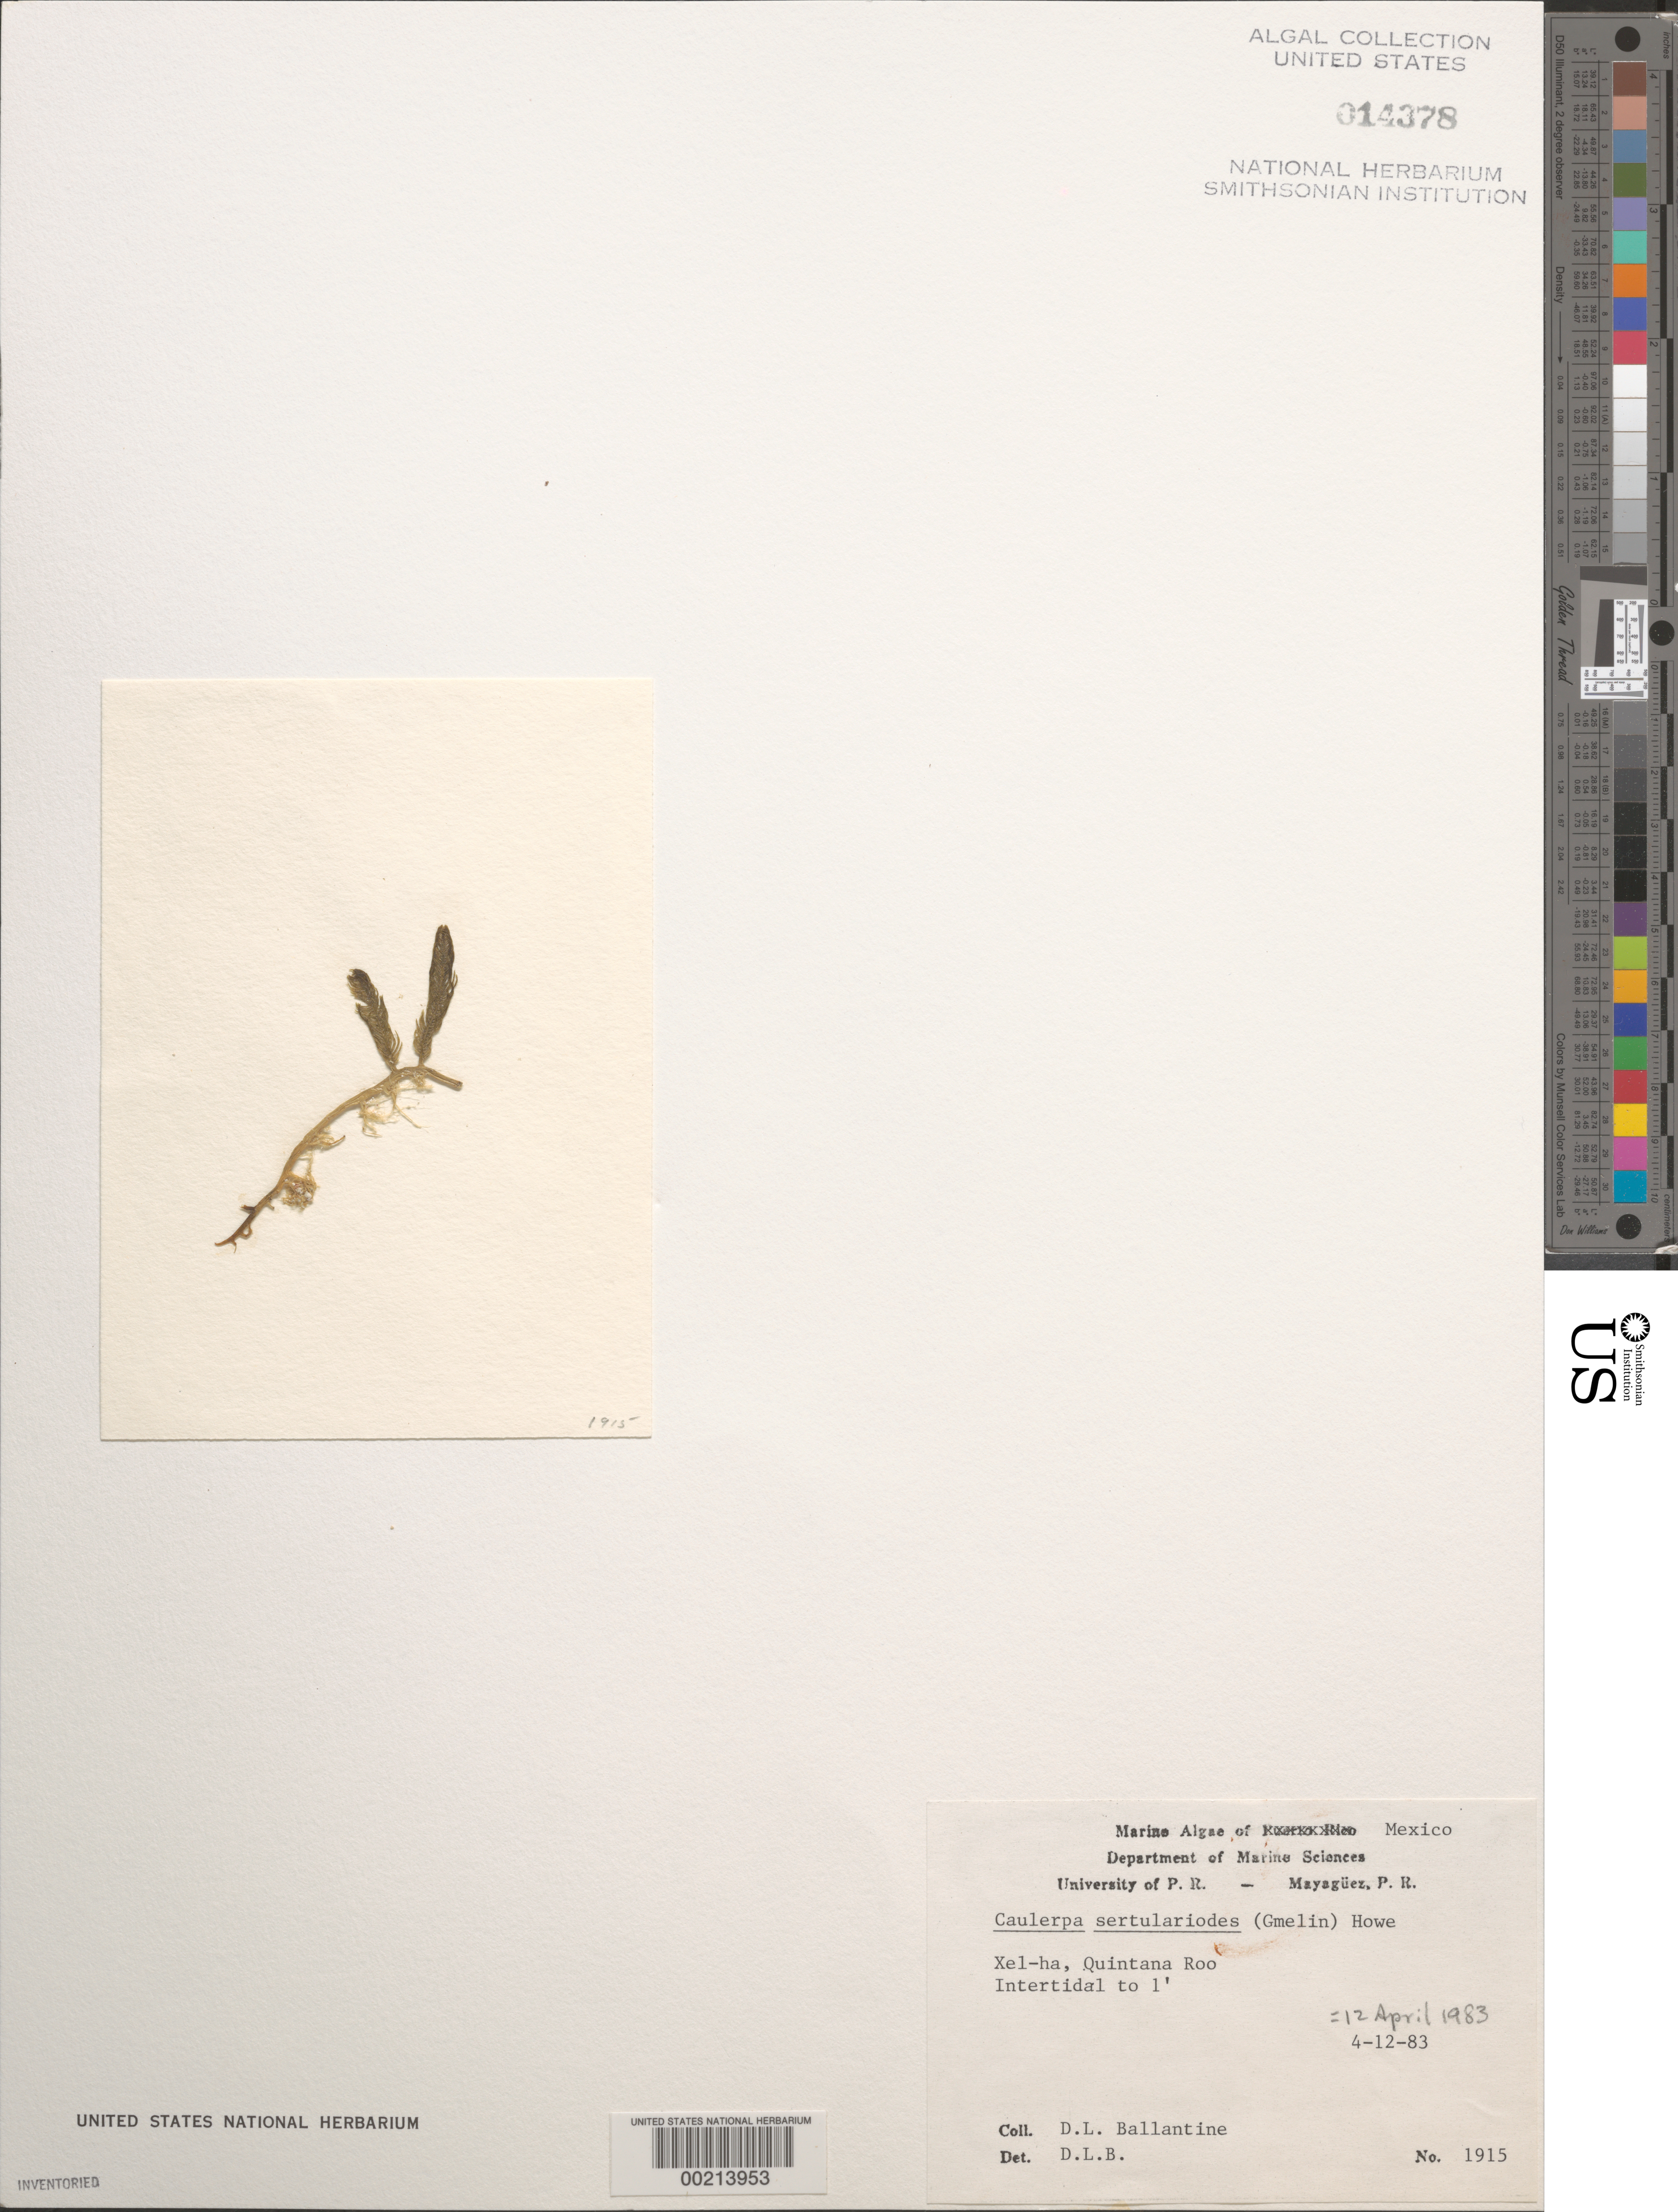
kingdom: Plantae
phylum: Chlorophyta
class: Ulvophyceae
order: Bryopsidales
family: Caulerpaceae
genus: Caulerpa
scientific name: Caulerpa sertularioides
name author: (S.G. Gmel.) M. Howe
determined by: Ballantine, D. L.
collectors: D.L. Ballantine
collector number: DLB 1915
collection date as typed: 12 Apr 1983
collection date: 1983-04-12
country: Mexico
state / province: Quintana Roo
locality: Xel-ha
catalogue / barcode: US 14378